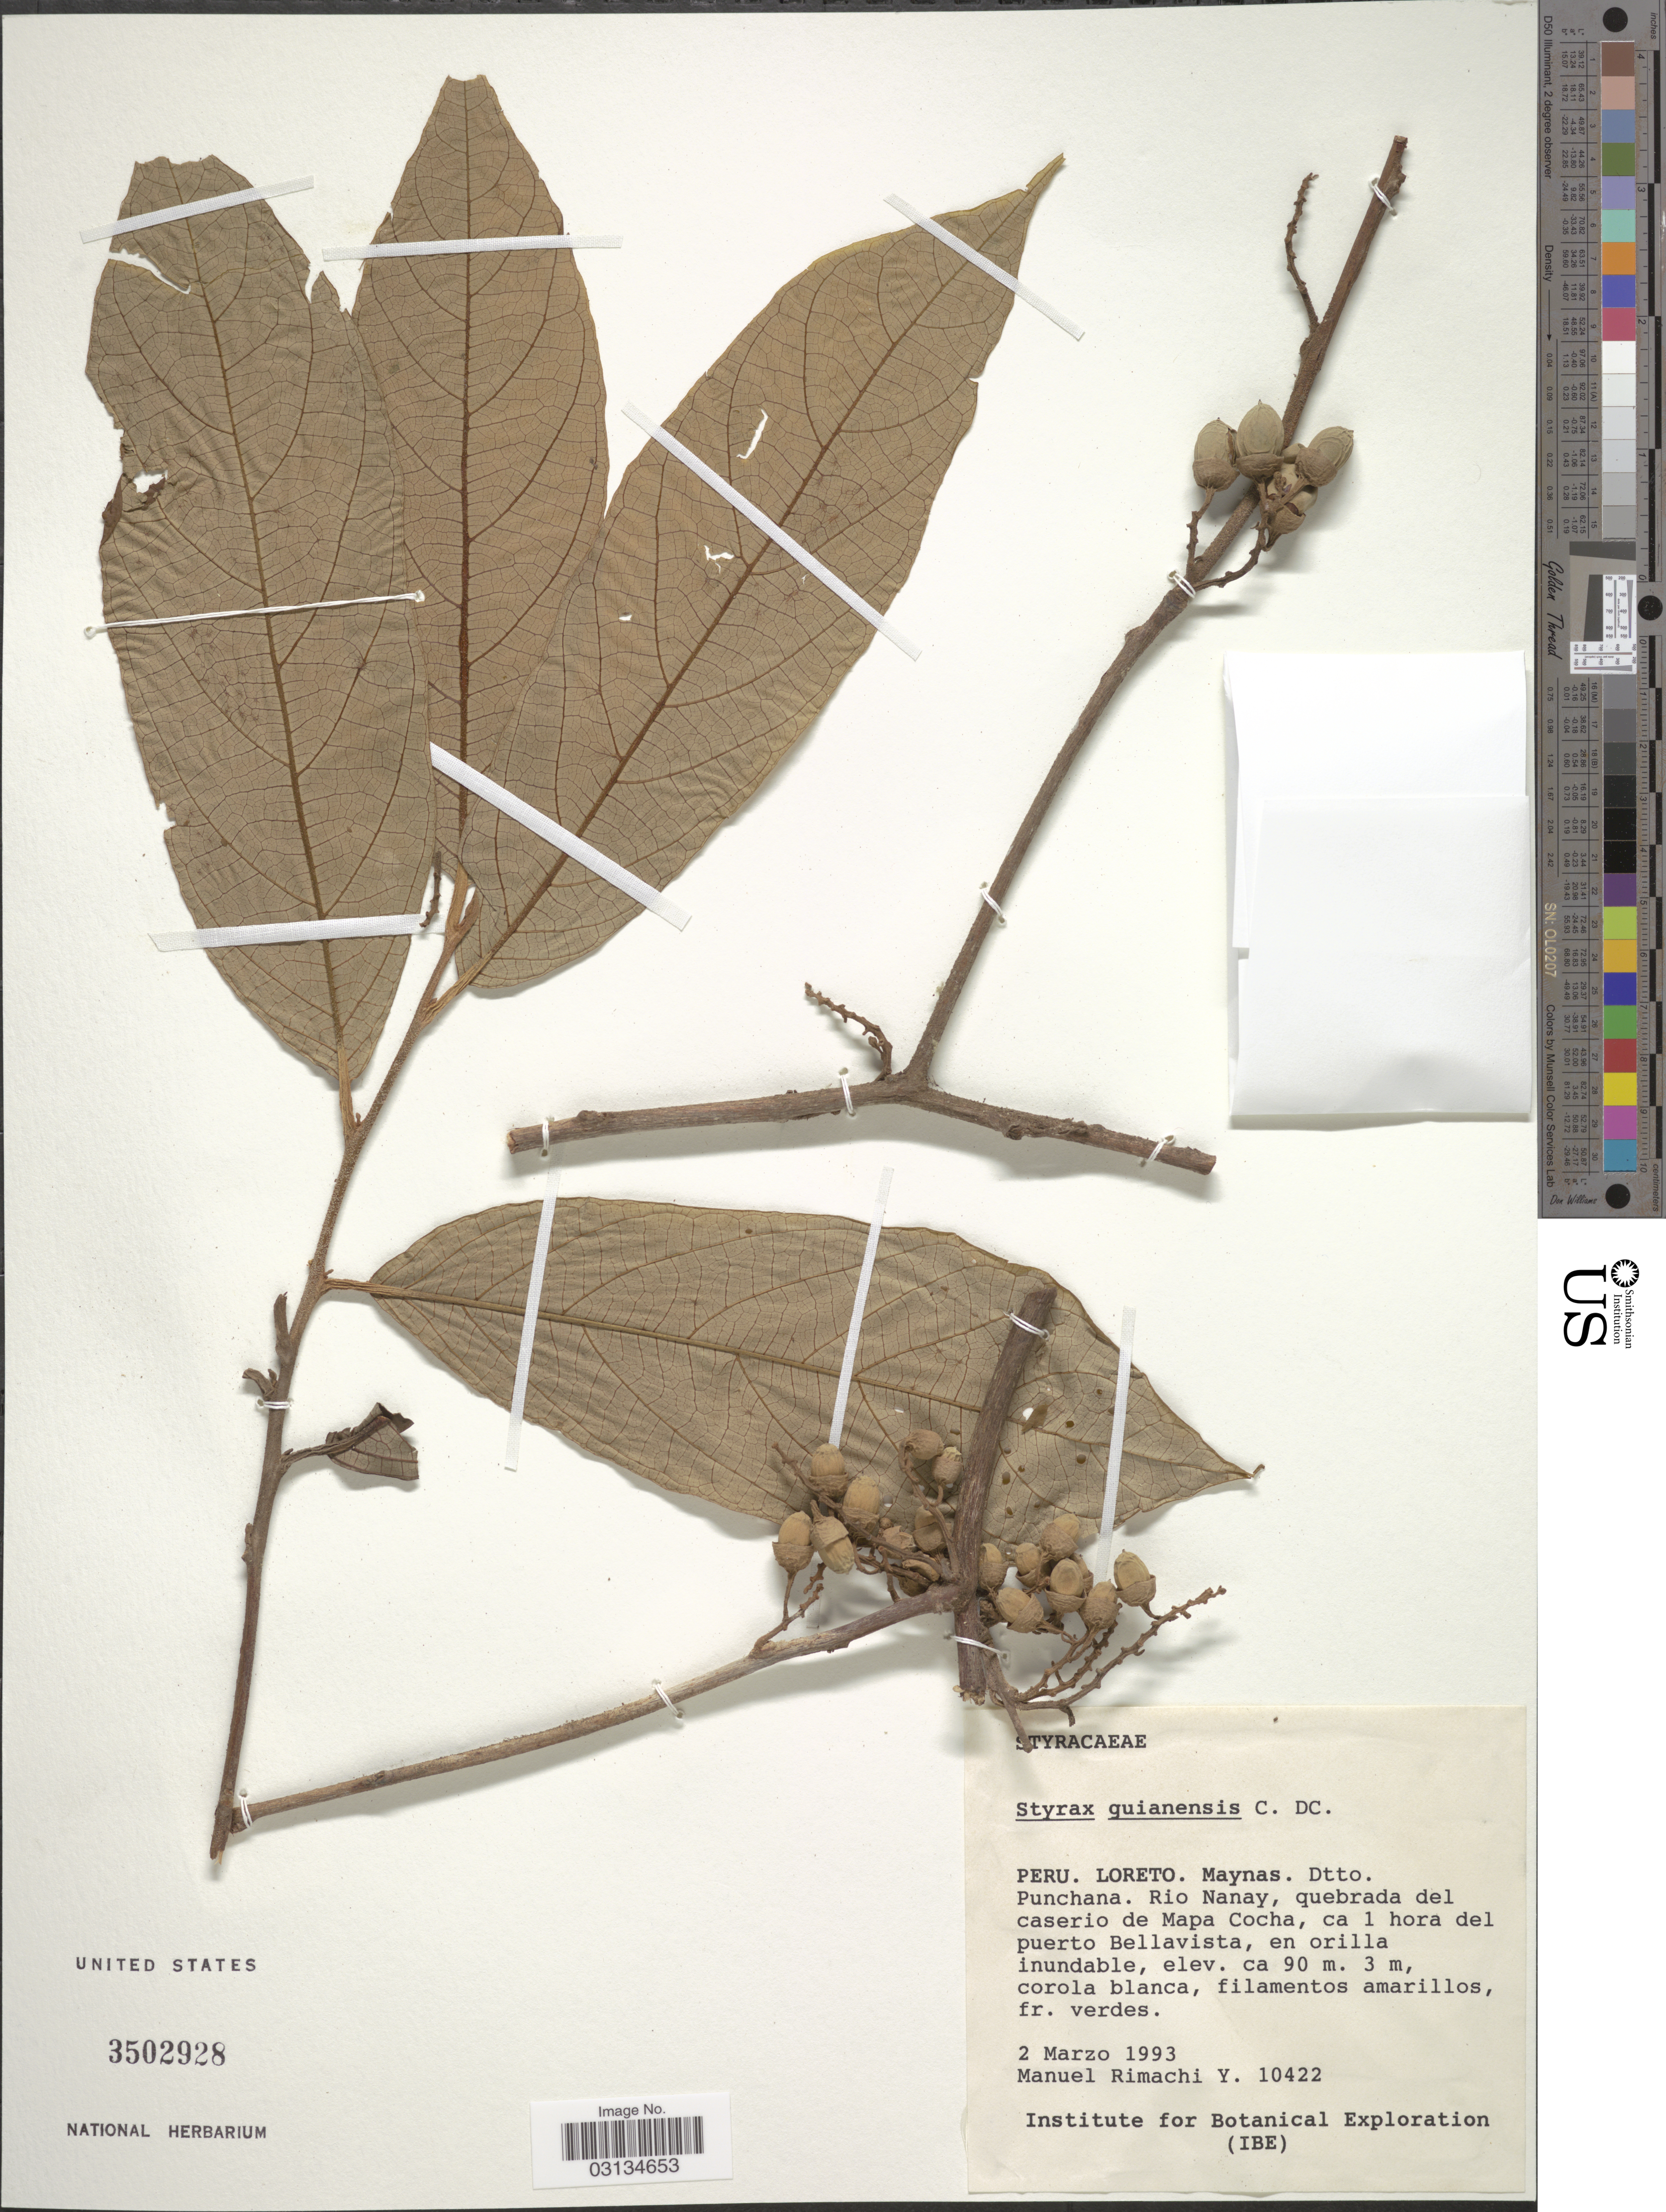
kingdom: Plantae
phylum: Tracheophyta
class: Magnoliopsida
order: Ericales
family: Styracaceae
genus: Styrax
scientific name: Styrax guyanensis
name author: A. DC.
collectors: M. Rimachi Y.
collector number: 10422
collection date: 1993-03-02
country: Peru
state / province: Loreto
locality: Maynas. Dtto. Punchana. Río Nanay, quebrada del caserio de Mapa Cocha, ca 1 hora del puerto Bellavista, en orilla inundable.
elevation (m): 90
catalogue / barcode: US 3502928